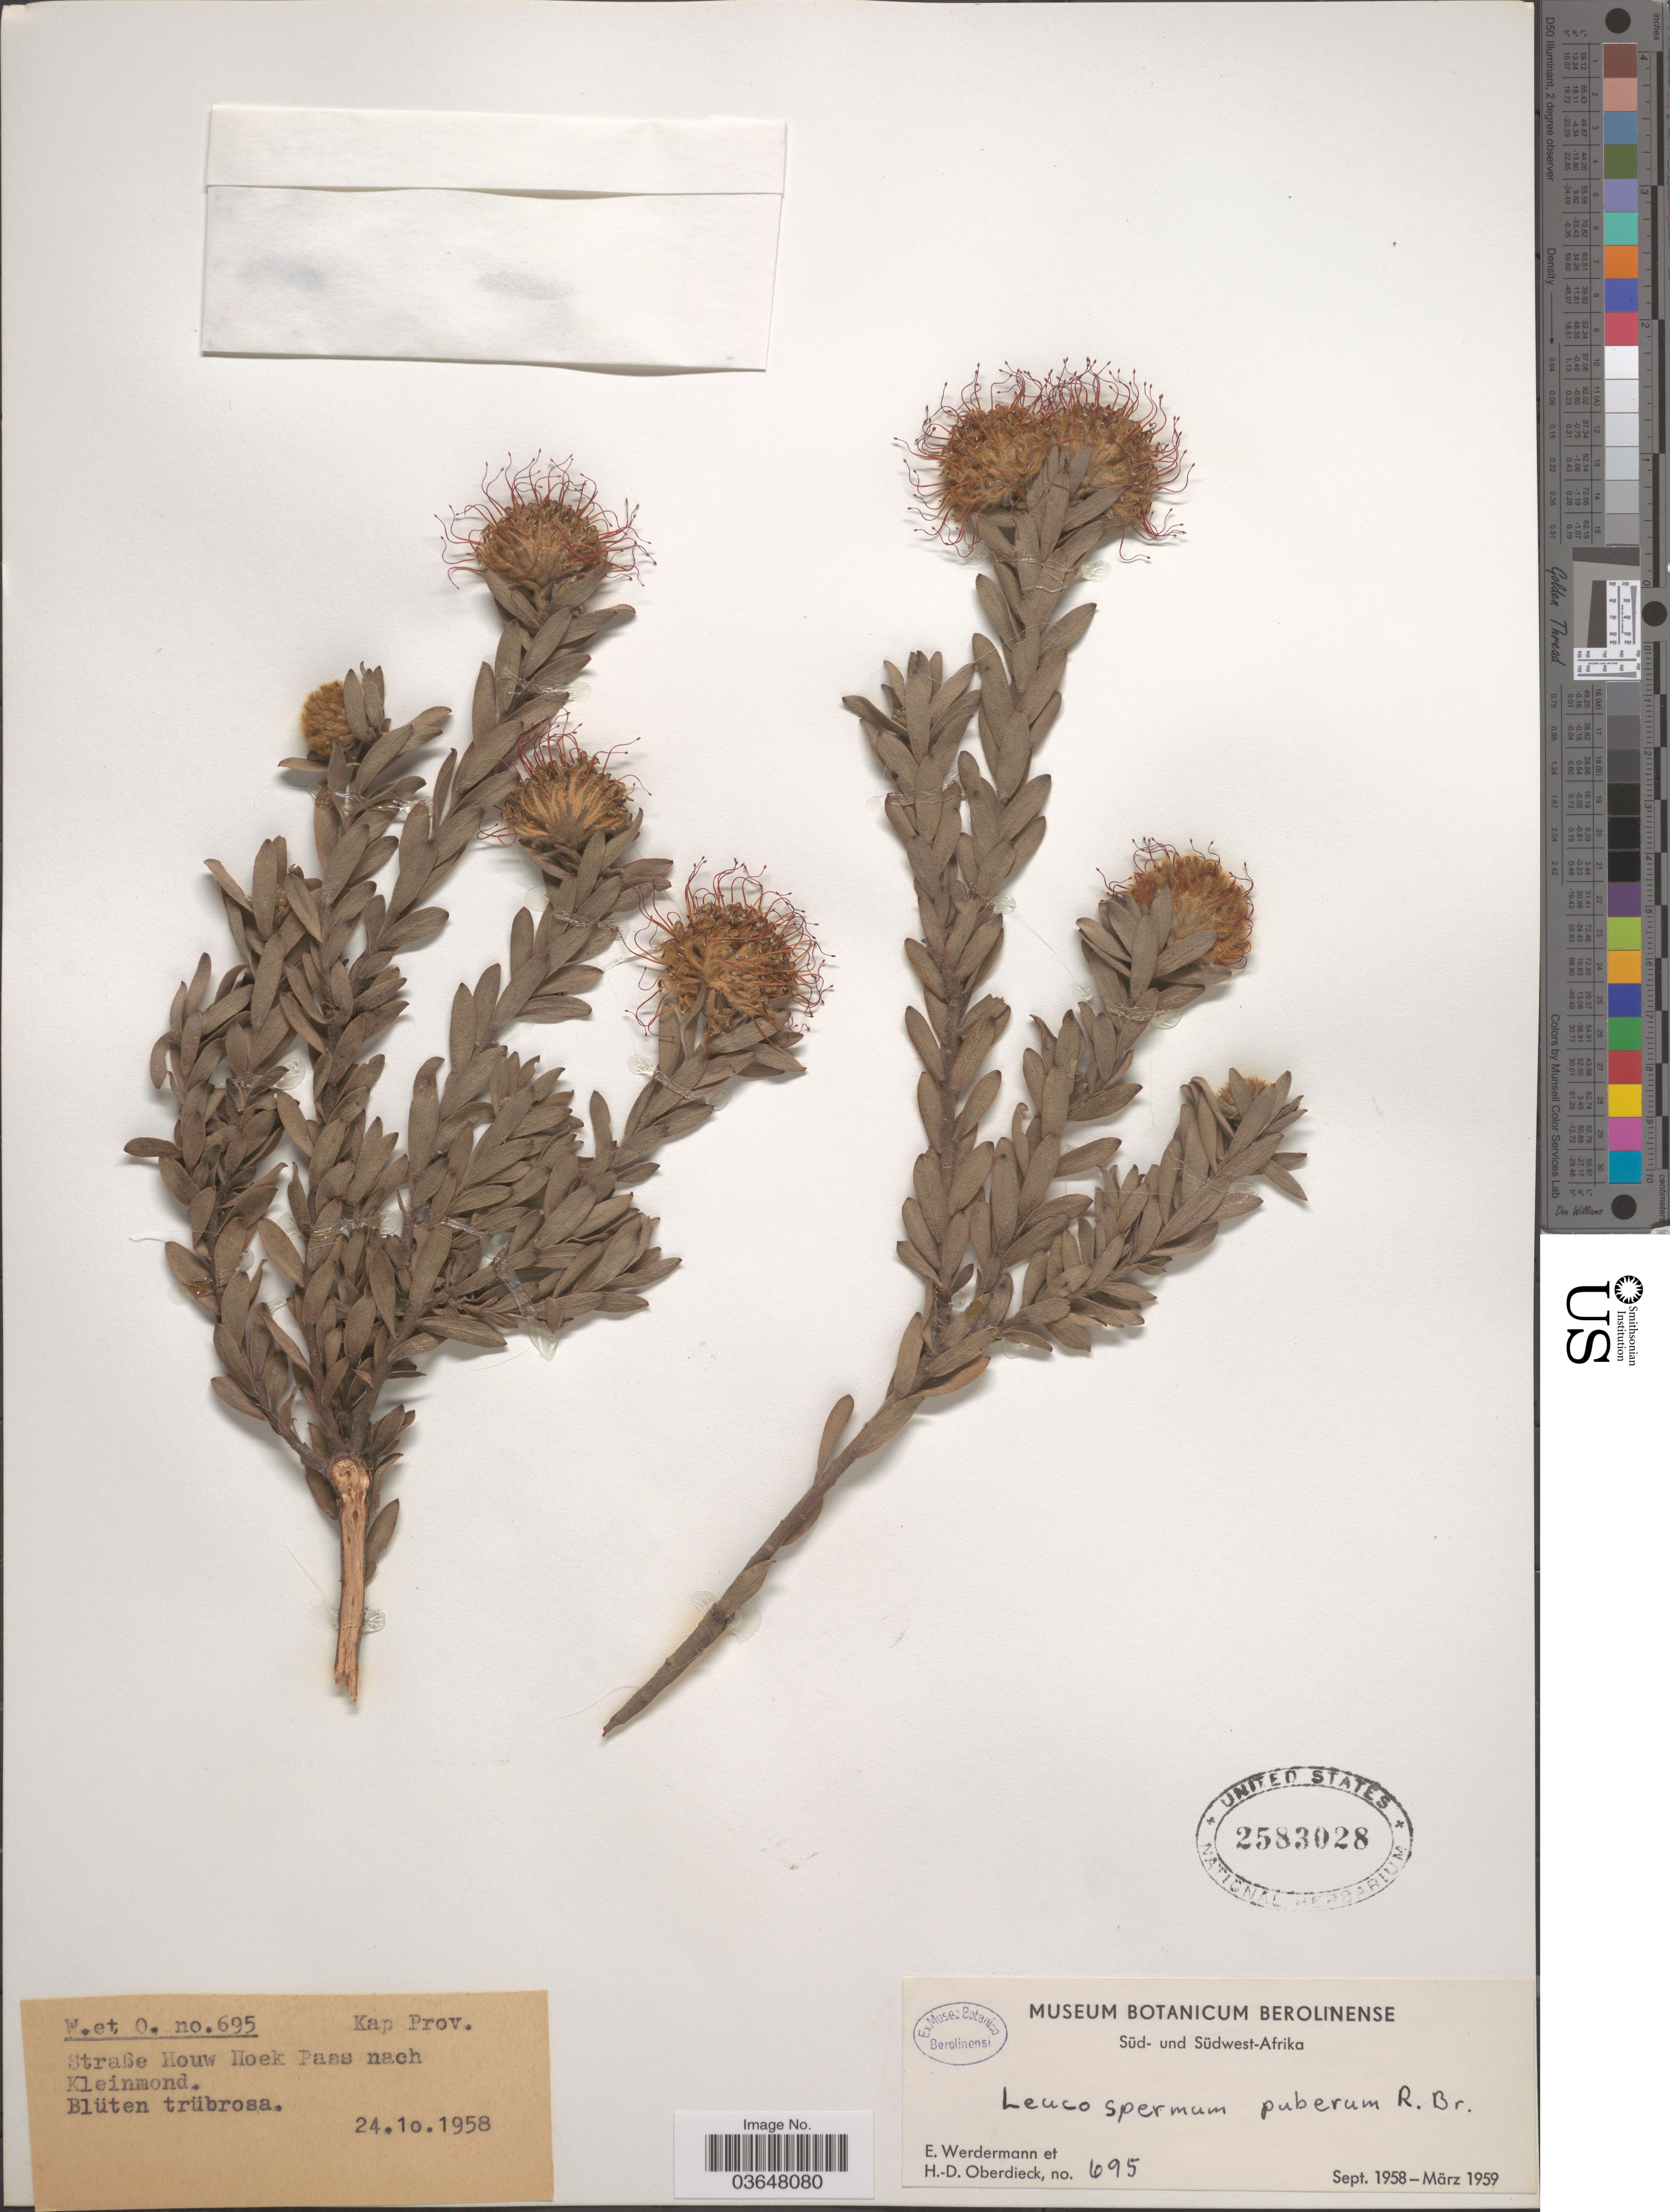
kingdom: Plantae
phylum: Tracheophyta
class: Magnoliopsida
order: Proteales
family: Proteaceae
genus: Leucospermum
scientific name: Leucospermum calligerum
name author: Rourke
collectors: E. Werdermann & H. Oberdieck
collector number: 695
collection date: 1958-10-24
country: South Africa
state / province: Western Cape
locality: Kap Prov. Straße Houw Hoek Pass nach Kleinmond.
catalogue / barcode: US 2583028